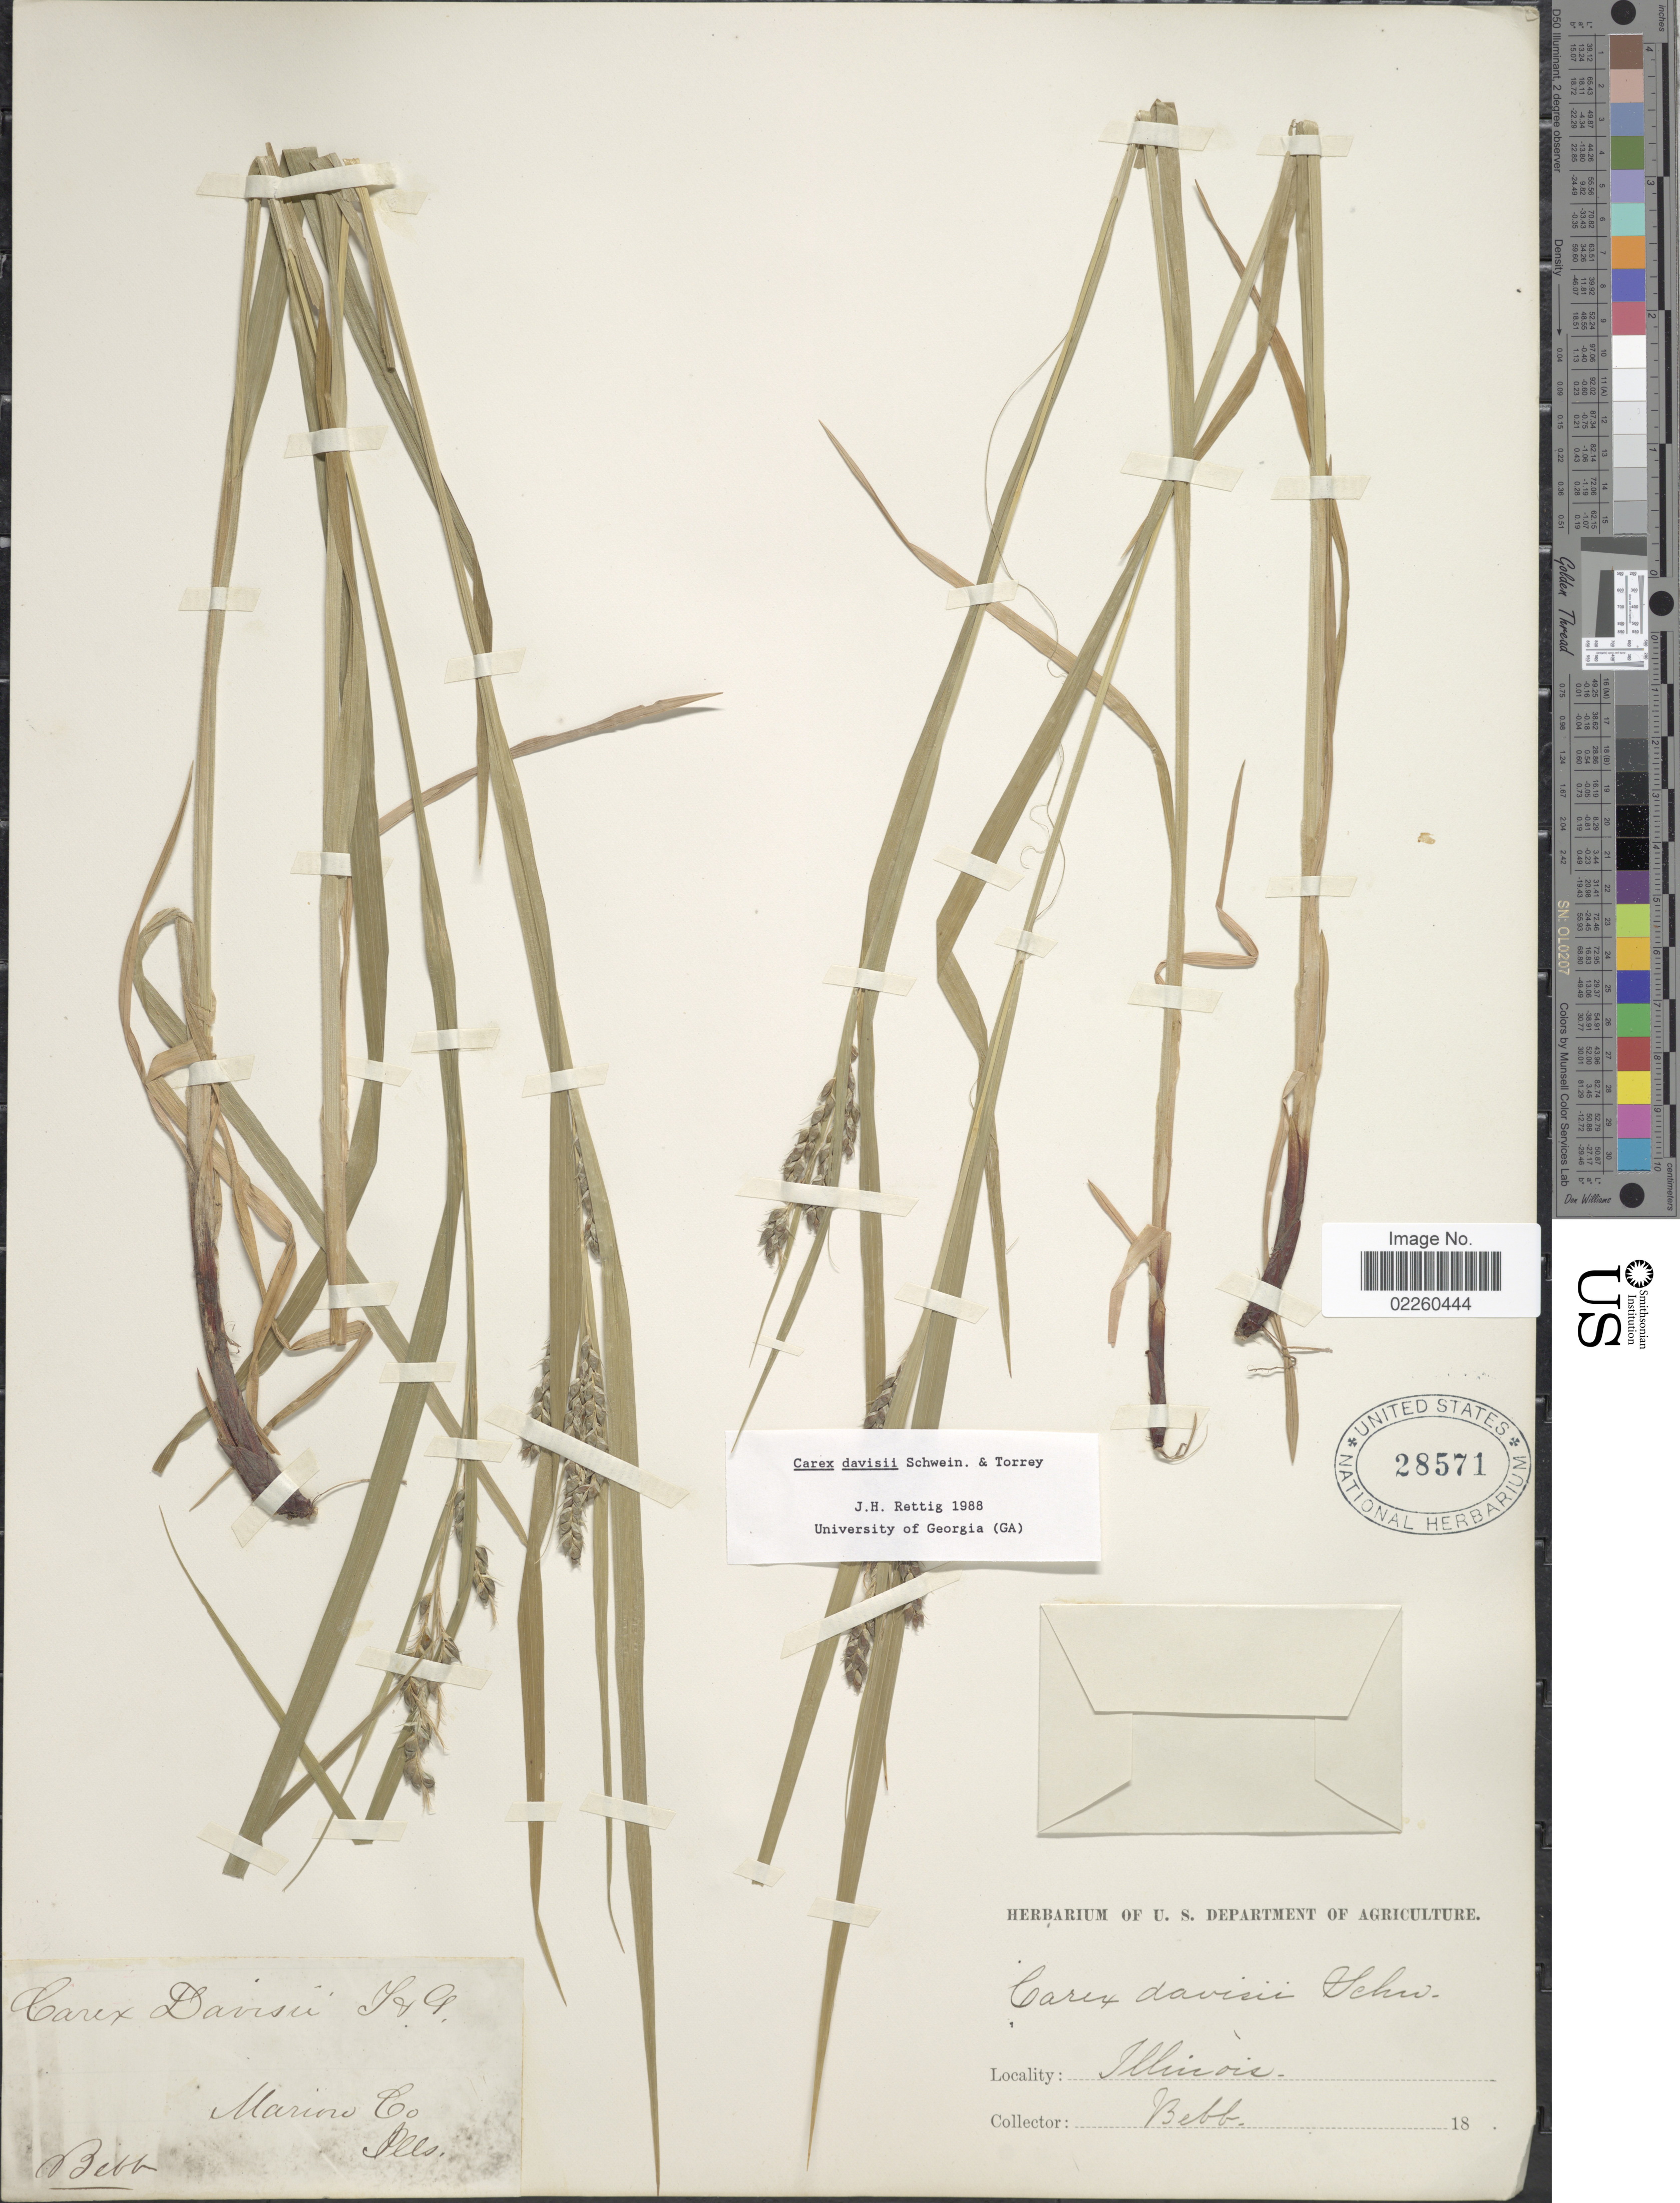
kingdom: Plantae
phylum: Tracheophyta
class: Liliopsida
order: Poales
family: Cyperaceae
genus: Carex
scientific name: Carex davisii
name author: Schwein. & Torr.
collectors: -. Bebb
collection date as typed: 18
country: United States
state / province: Illinois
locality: Marion Co.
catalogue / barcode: US 28571